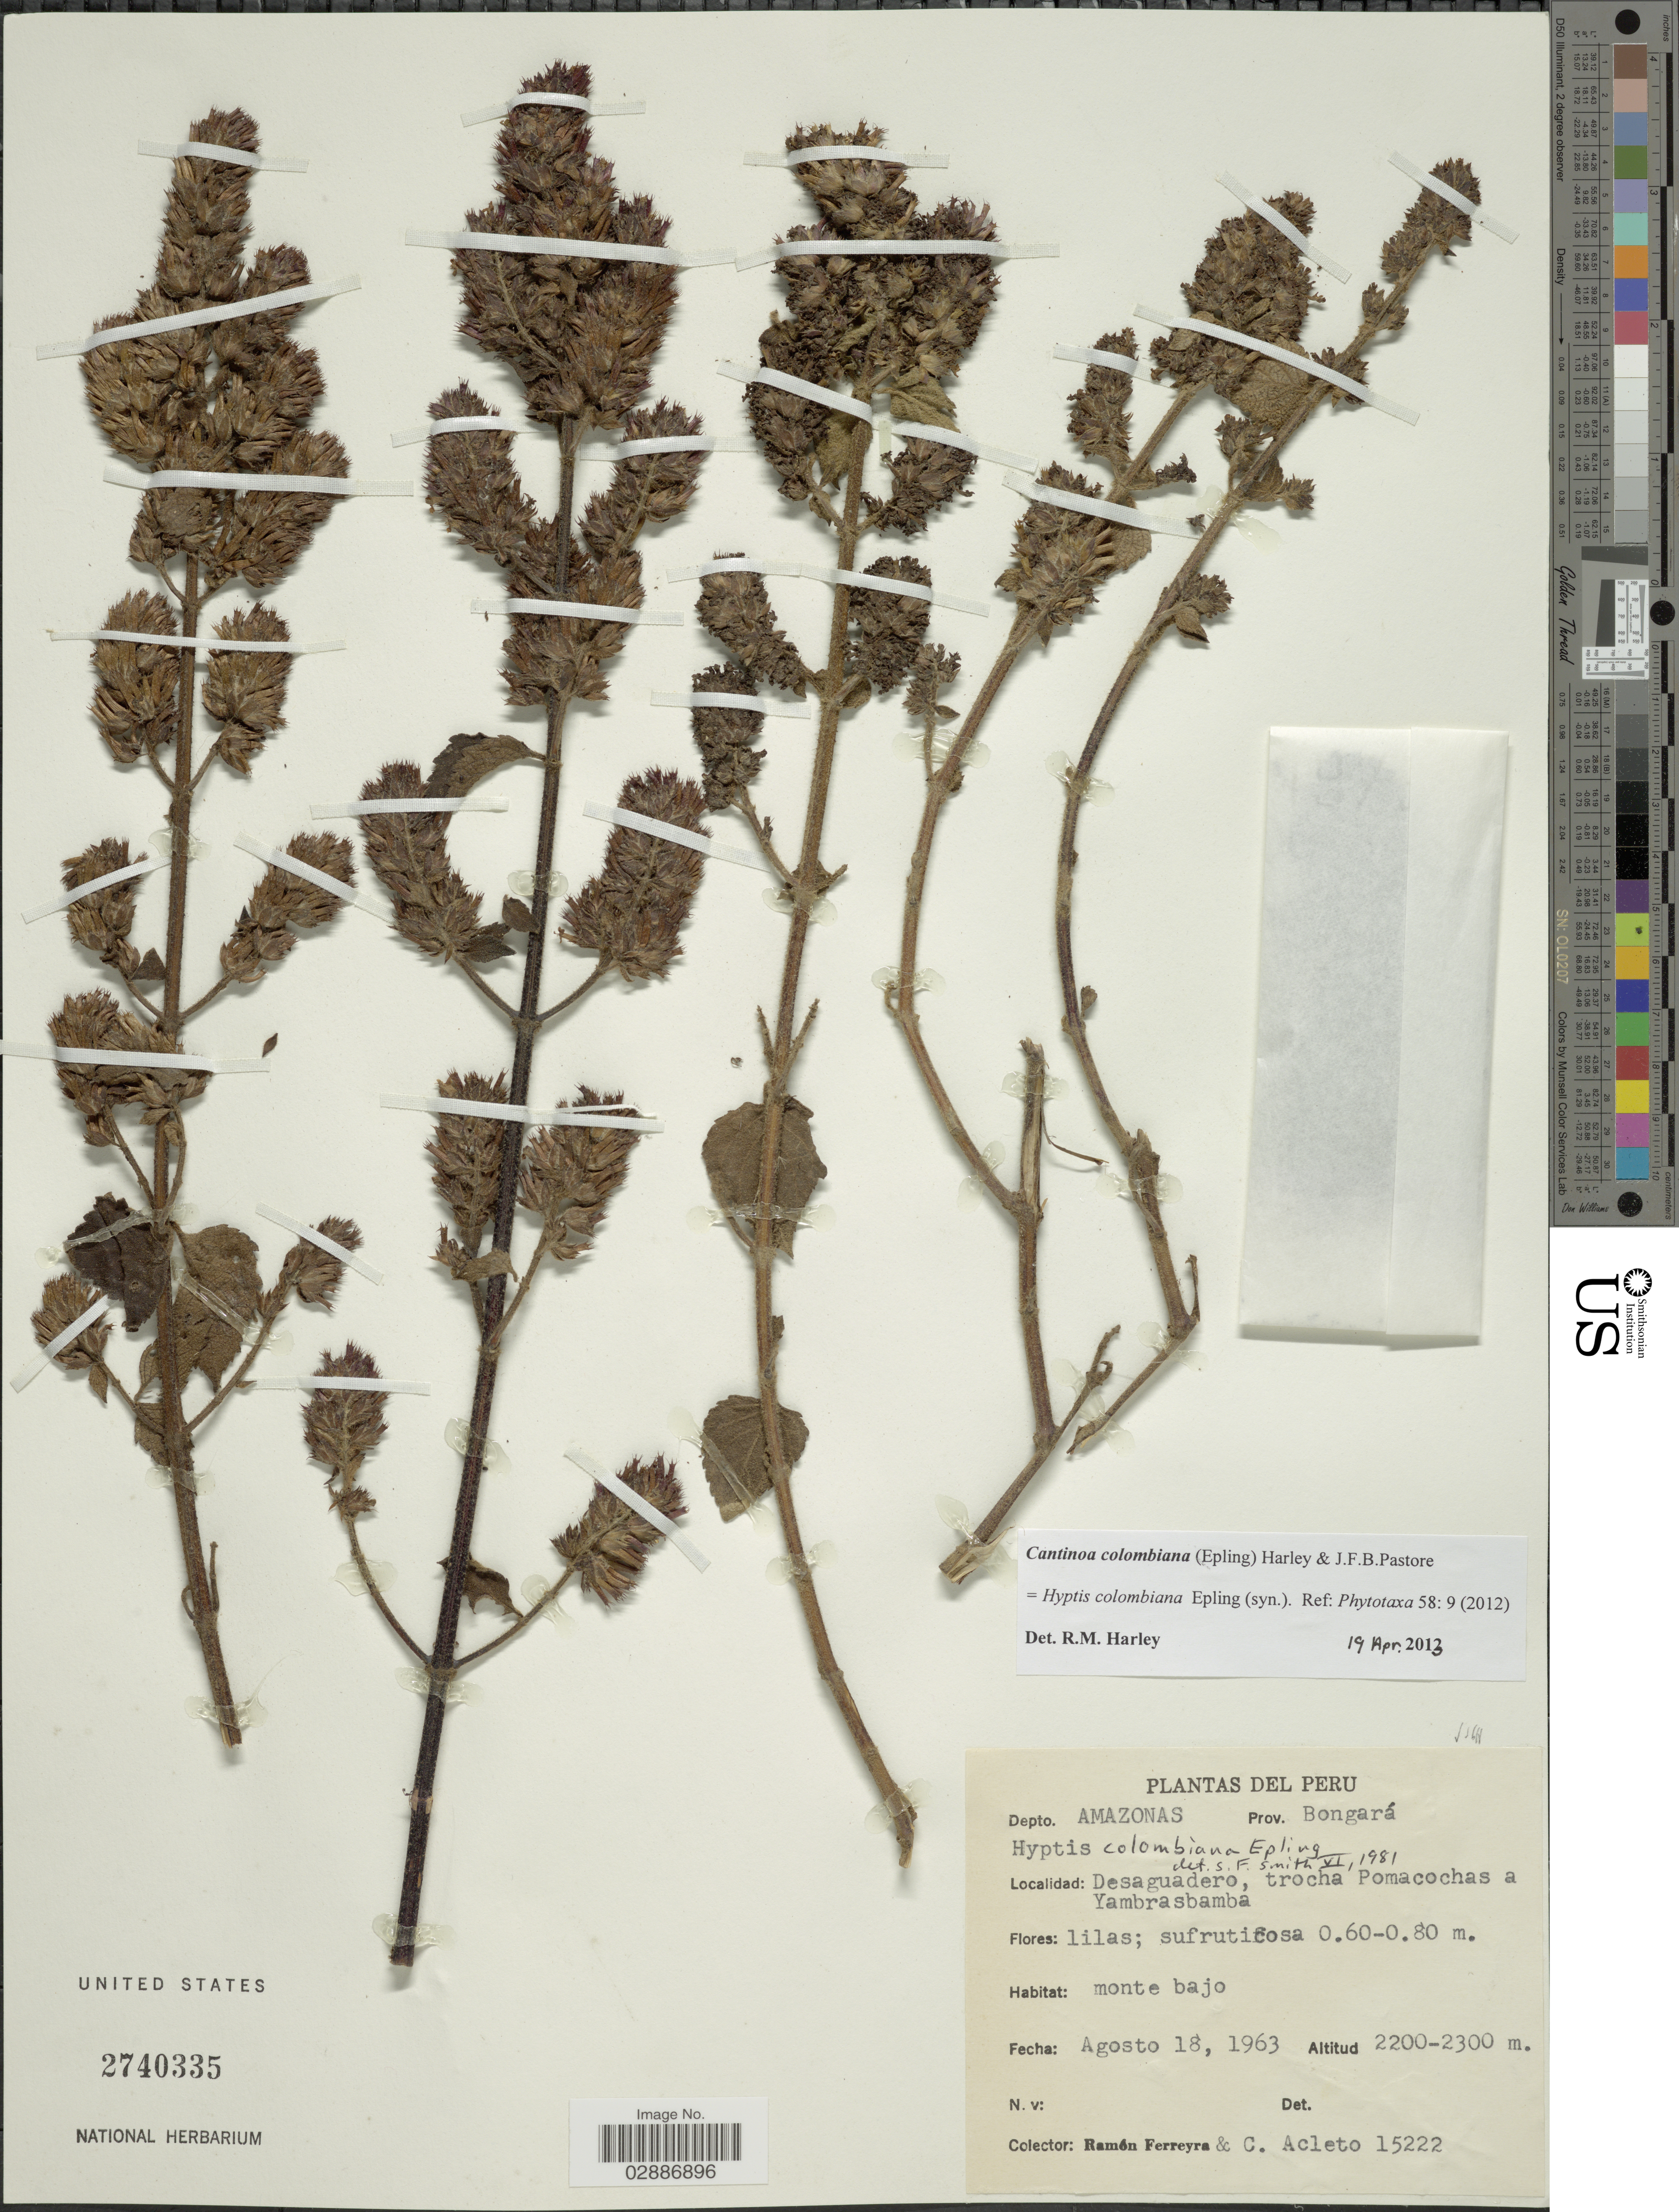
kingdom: Plantae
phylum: Tracheophyta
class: Magnoliopsida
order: Lamiales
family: Lamiaceae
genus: Cantinoa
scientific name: Cantinoa colombiana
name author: (Epling) Harley & J.F.B. Pastore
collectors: R. A. Ferreyra & C. Acleto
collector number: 15222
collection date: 1963-08-18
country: Peru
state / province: Amazonas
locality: Depto. Amazonas. Prov. Bongará. Desaguadero, trocha Pomacochas a Yambrasbamba.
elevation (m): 2200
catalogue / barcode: US 2740335